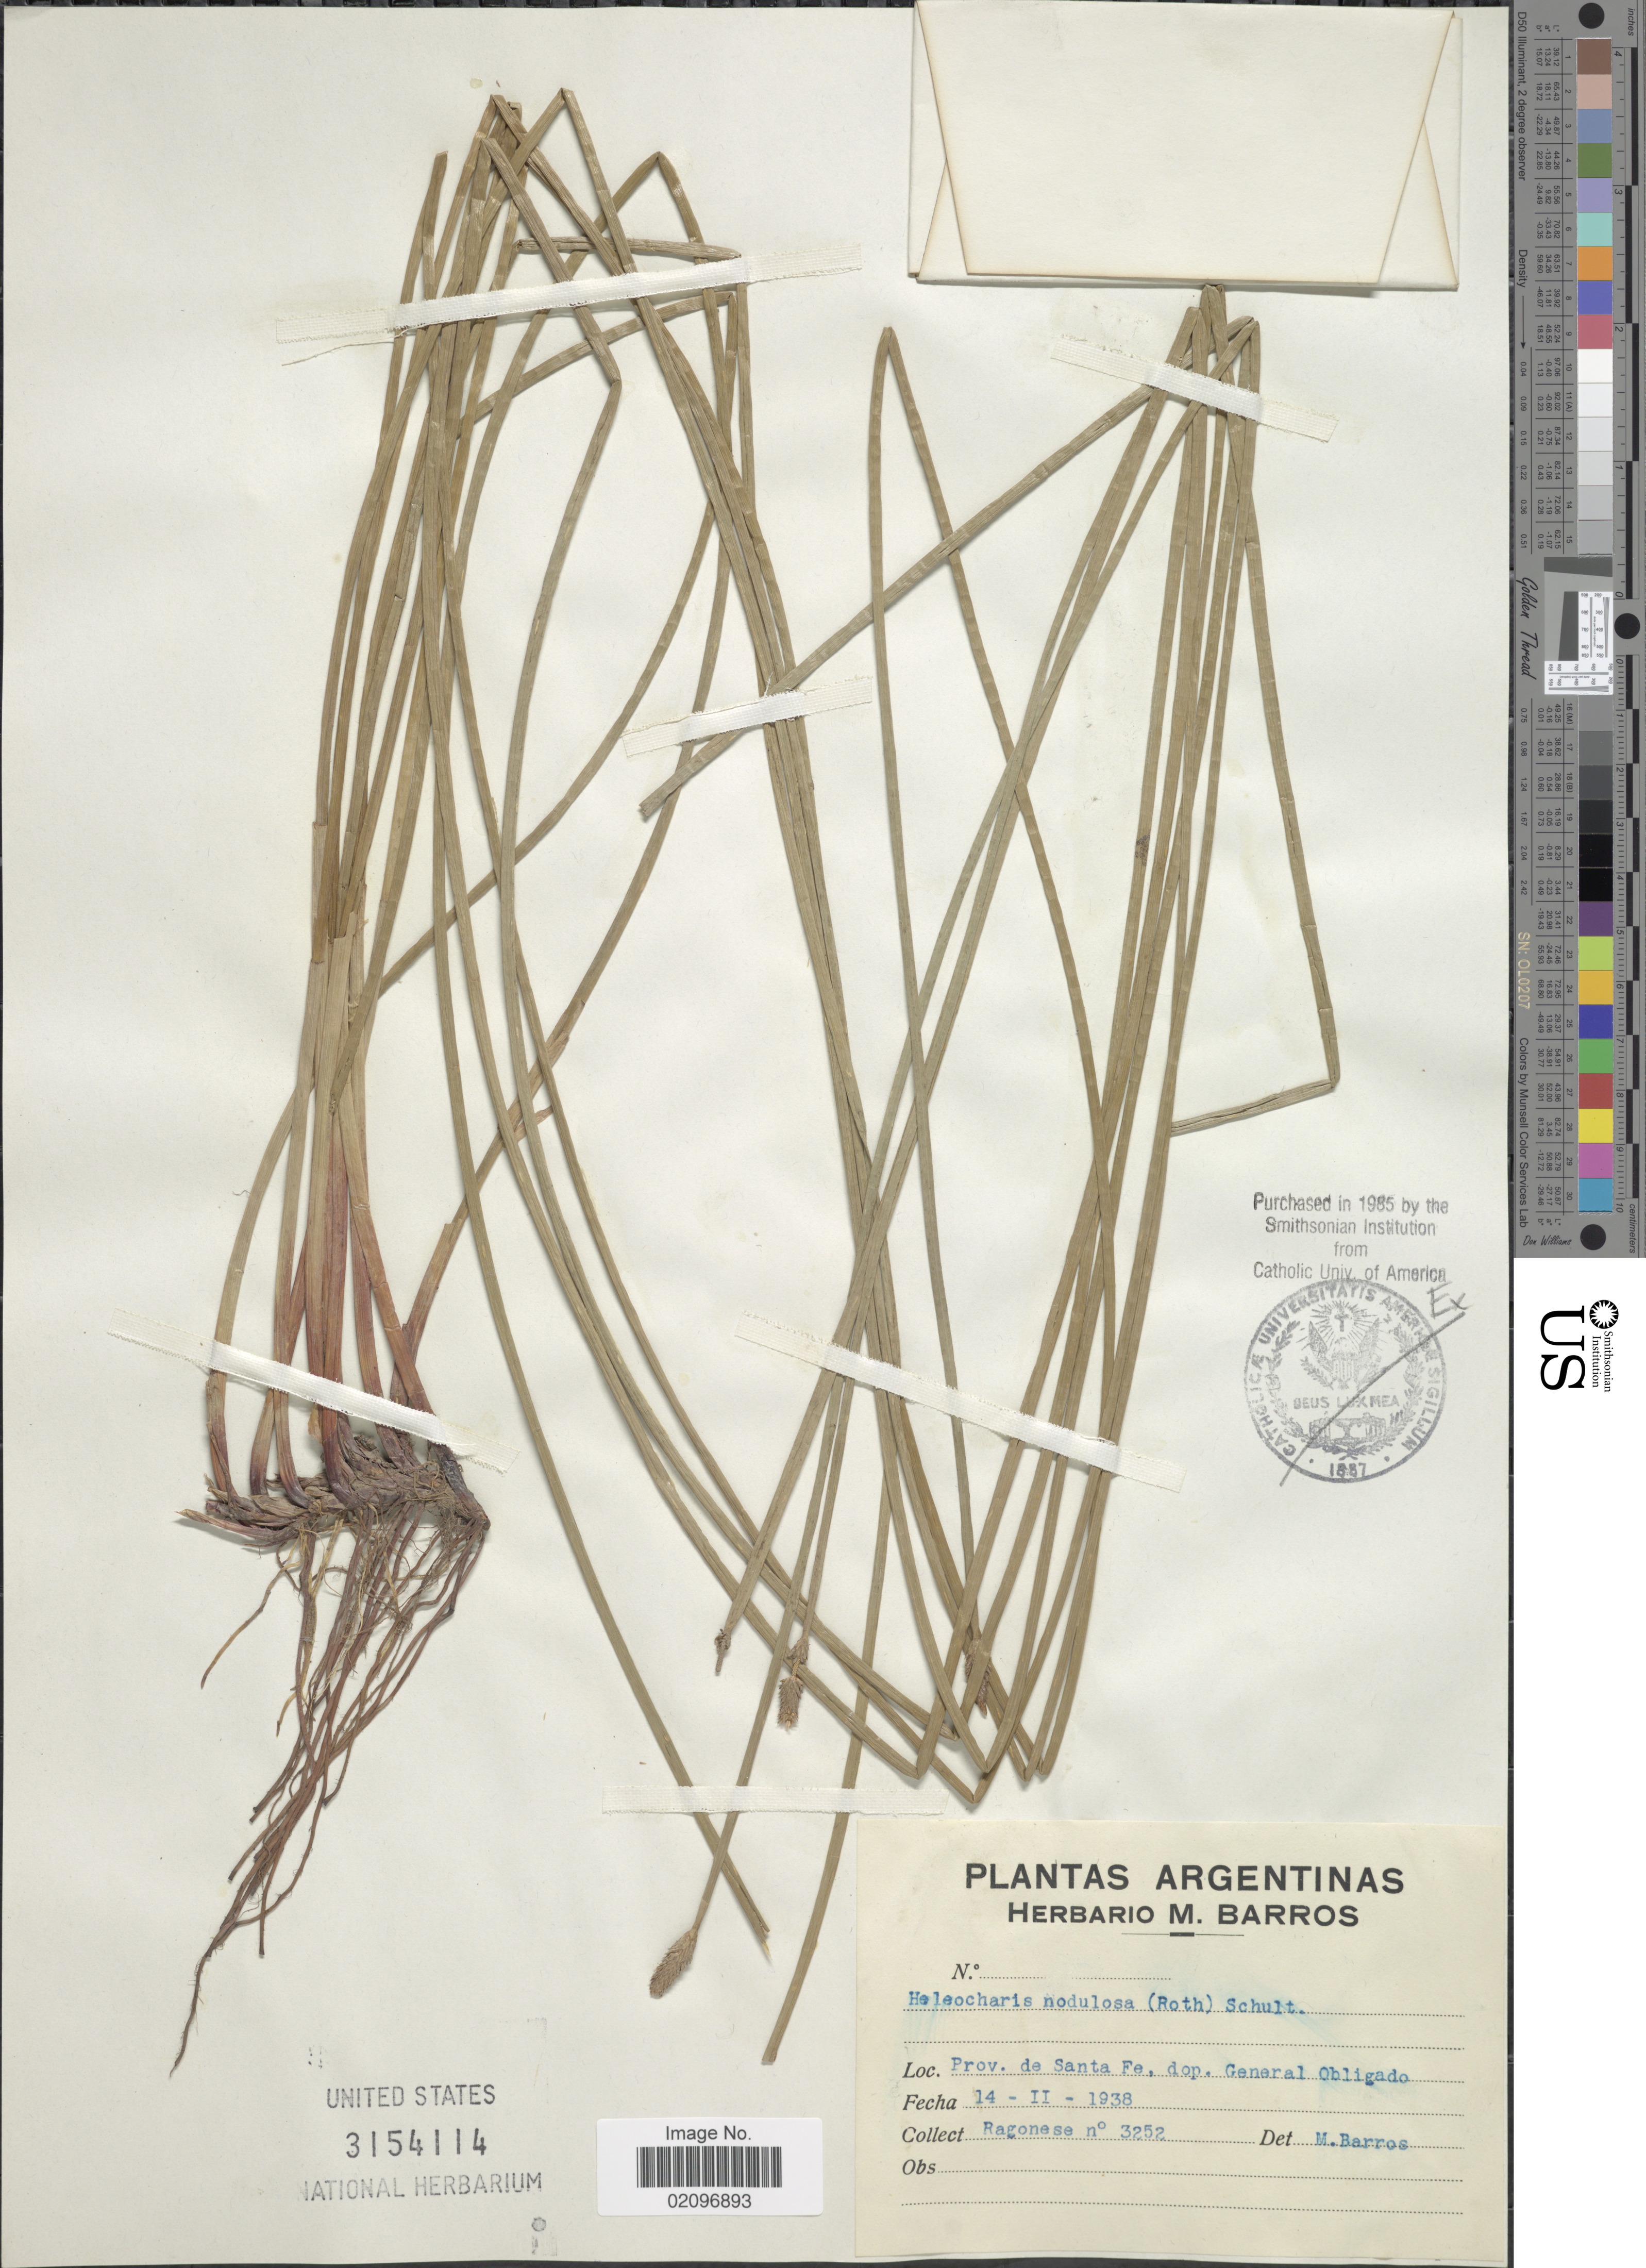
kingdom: Plantae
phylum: Tracheophyta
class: Liliopsida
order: Poales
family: Cyperaceae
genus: Eleocharis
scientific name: Eleocharis montana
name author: (Kunth) Roem. & Schult.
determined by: Strong, Mark T., (BOT), Smithsonian Institution - National Museum of Natural History (UNITED STATES)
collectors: Ragonese, --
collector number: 3252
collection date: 1938-02-14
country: Argentina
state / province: Santa Fe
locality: Prov. de Santa Fe, dop. General Obligado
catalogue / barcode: US 3154114